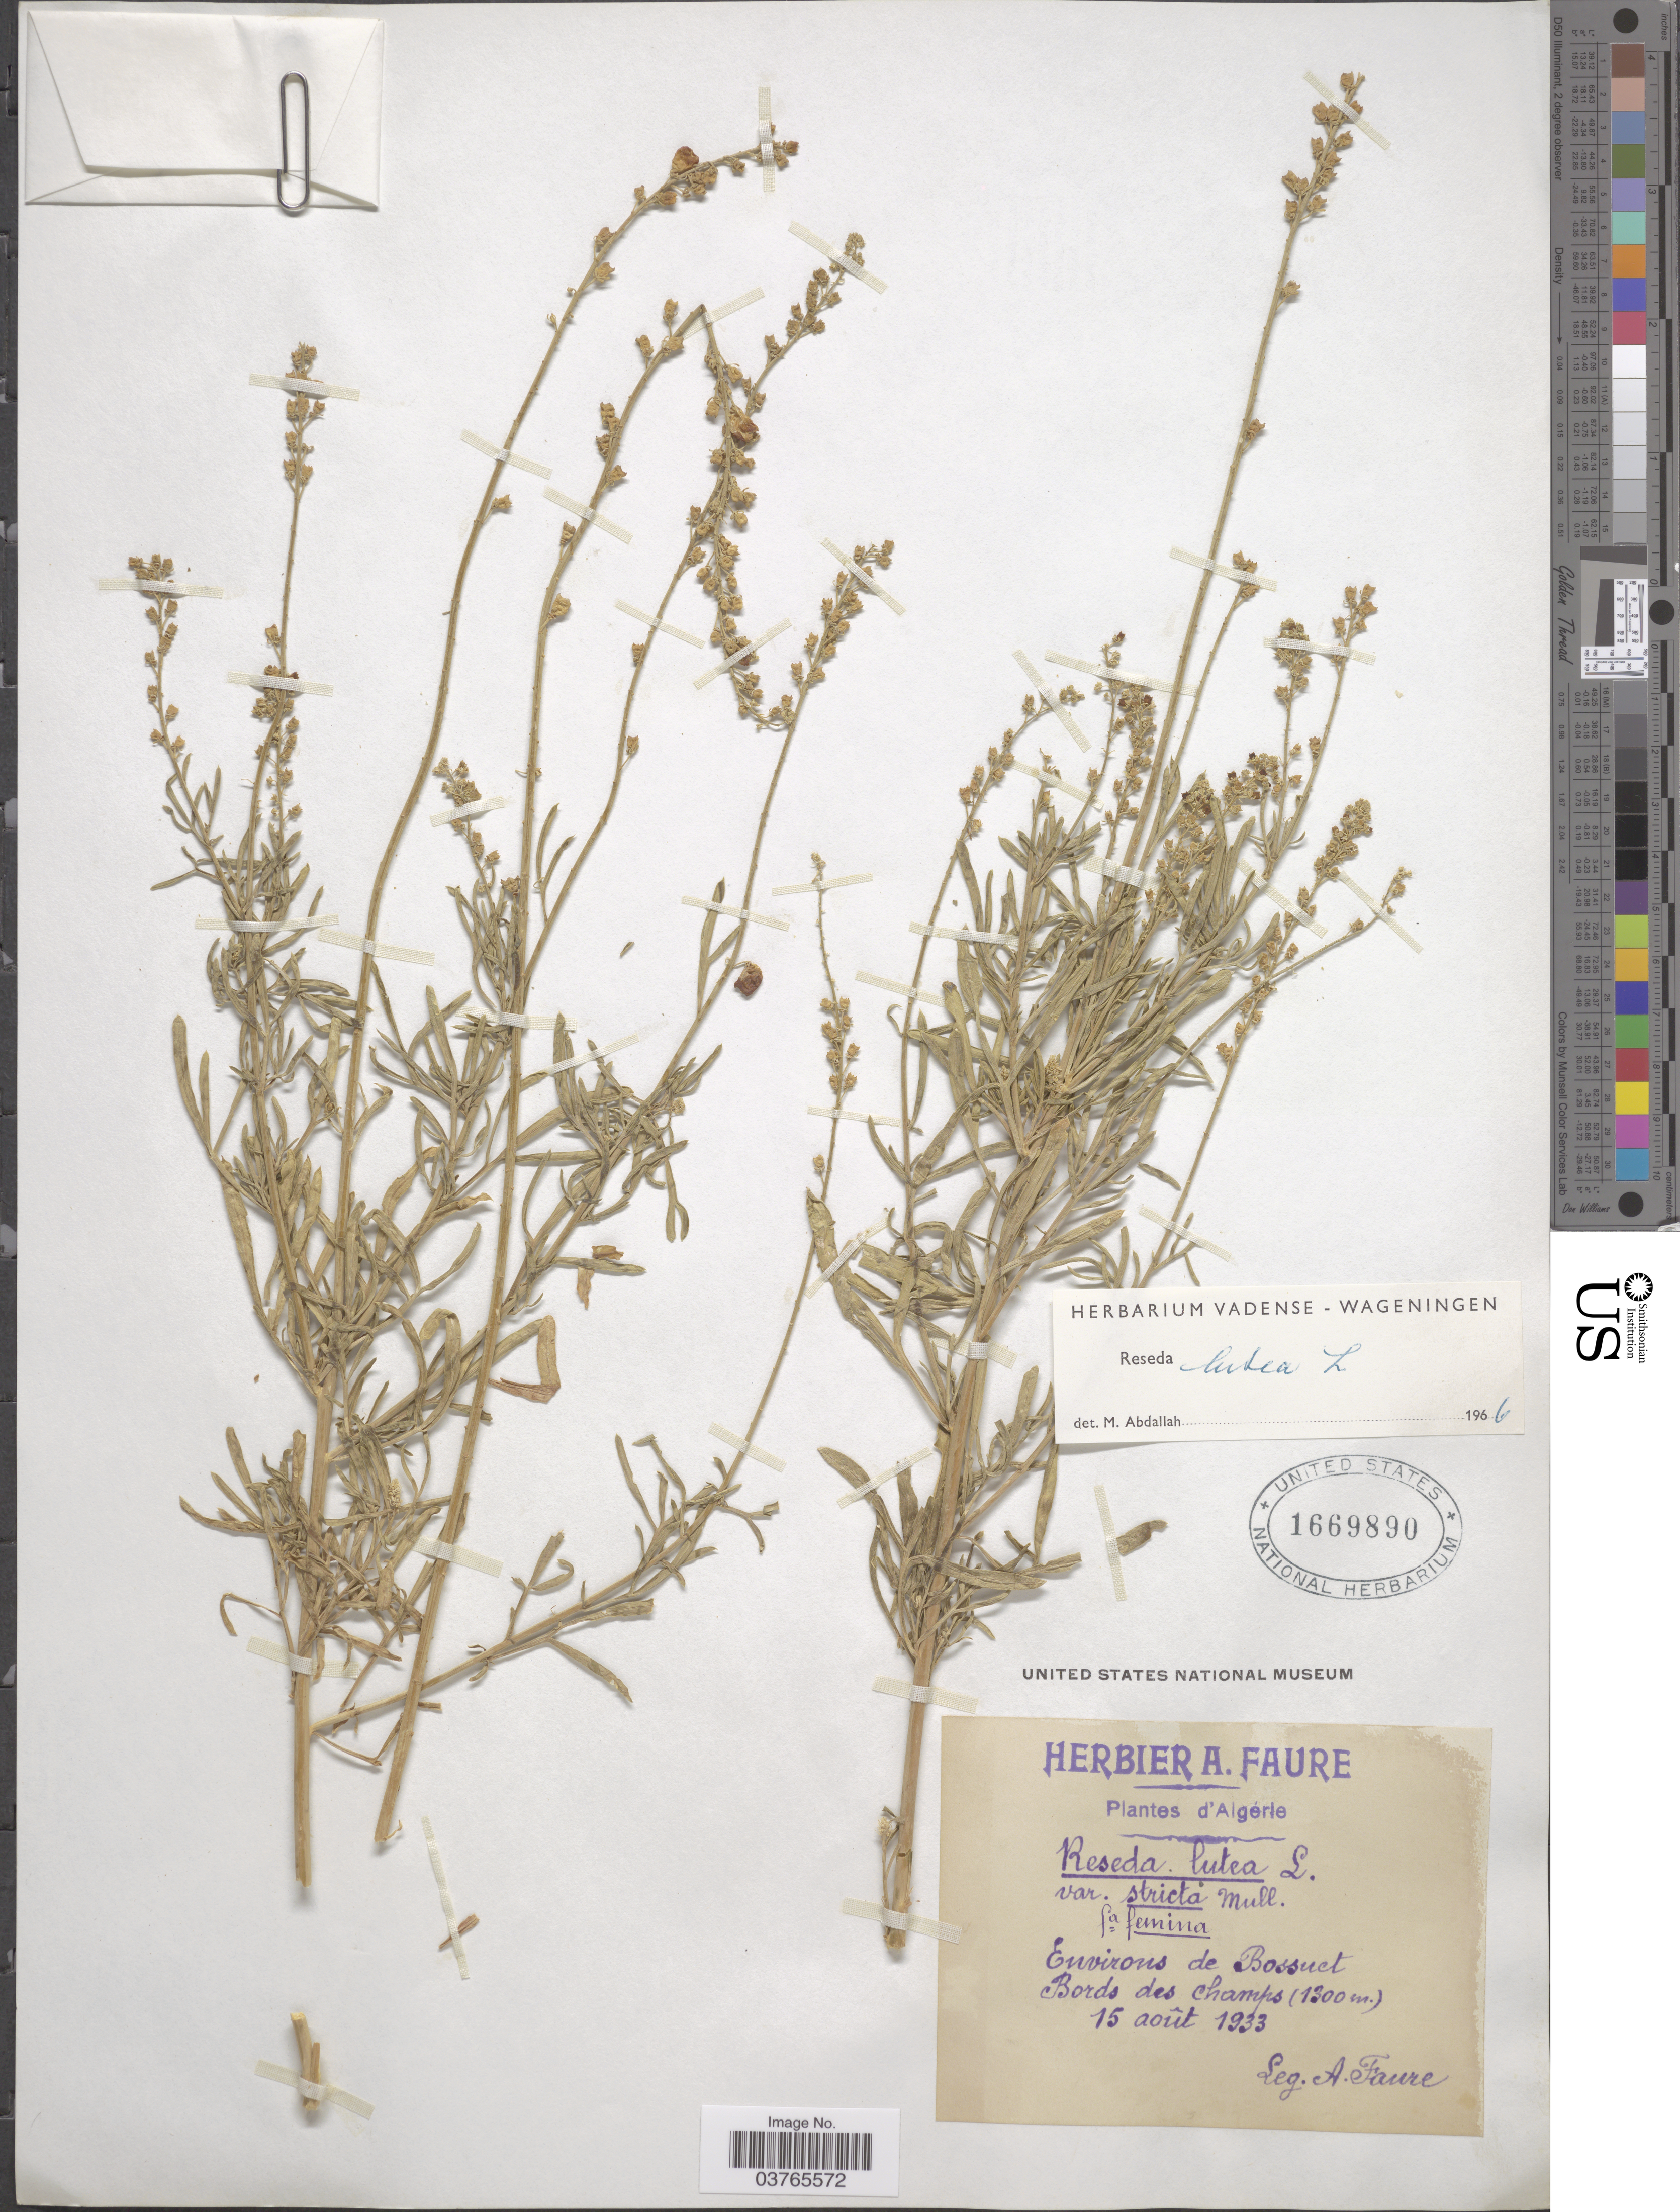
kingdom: Plantae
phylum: Tracheophyta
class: Magnoliopsida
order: Brassicales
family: Resedaceae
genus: Reseda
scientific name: Reseda lutea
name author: L.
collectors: A. Faure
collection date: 1933-08-15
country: Algeria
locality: Environs de Bossuet. Bords des champs.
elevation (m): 1300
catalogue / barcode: US 1669890